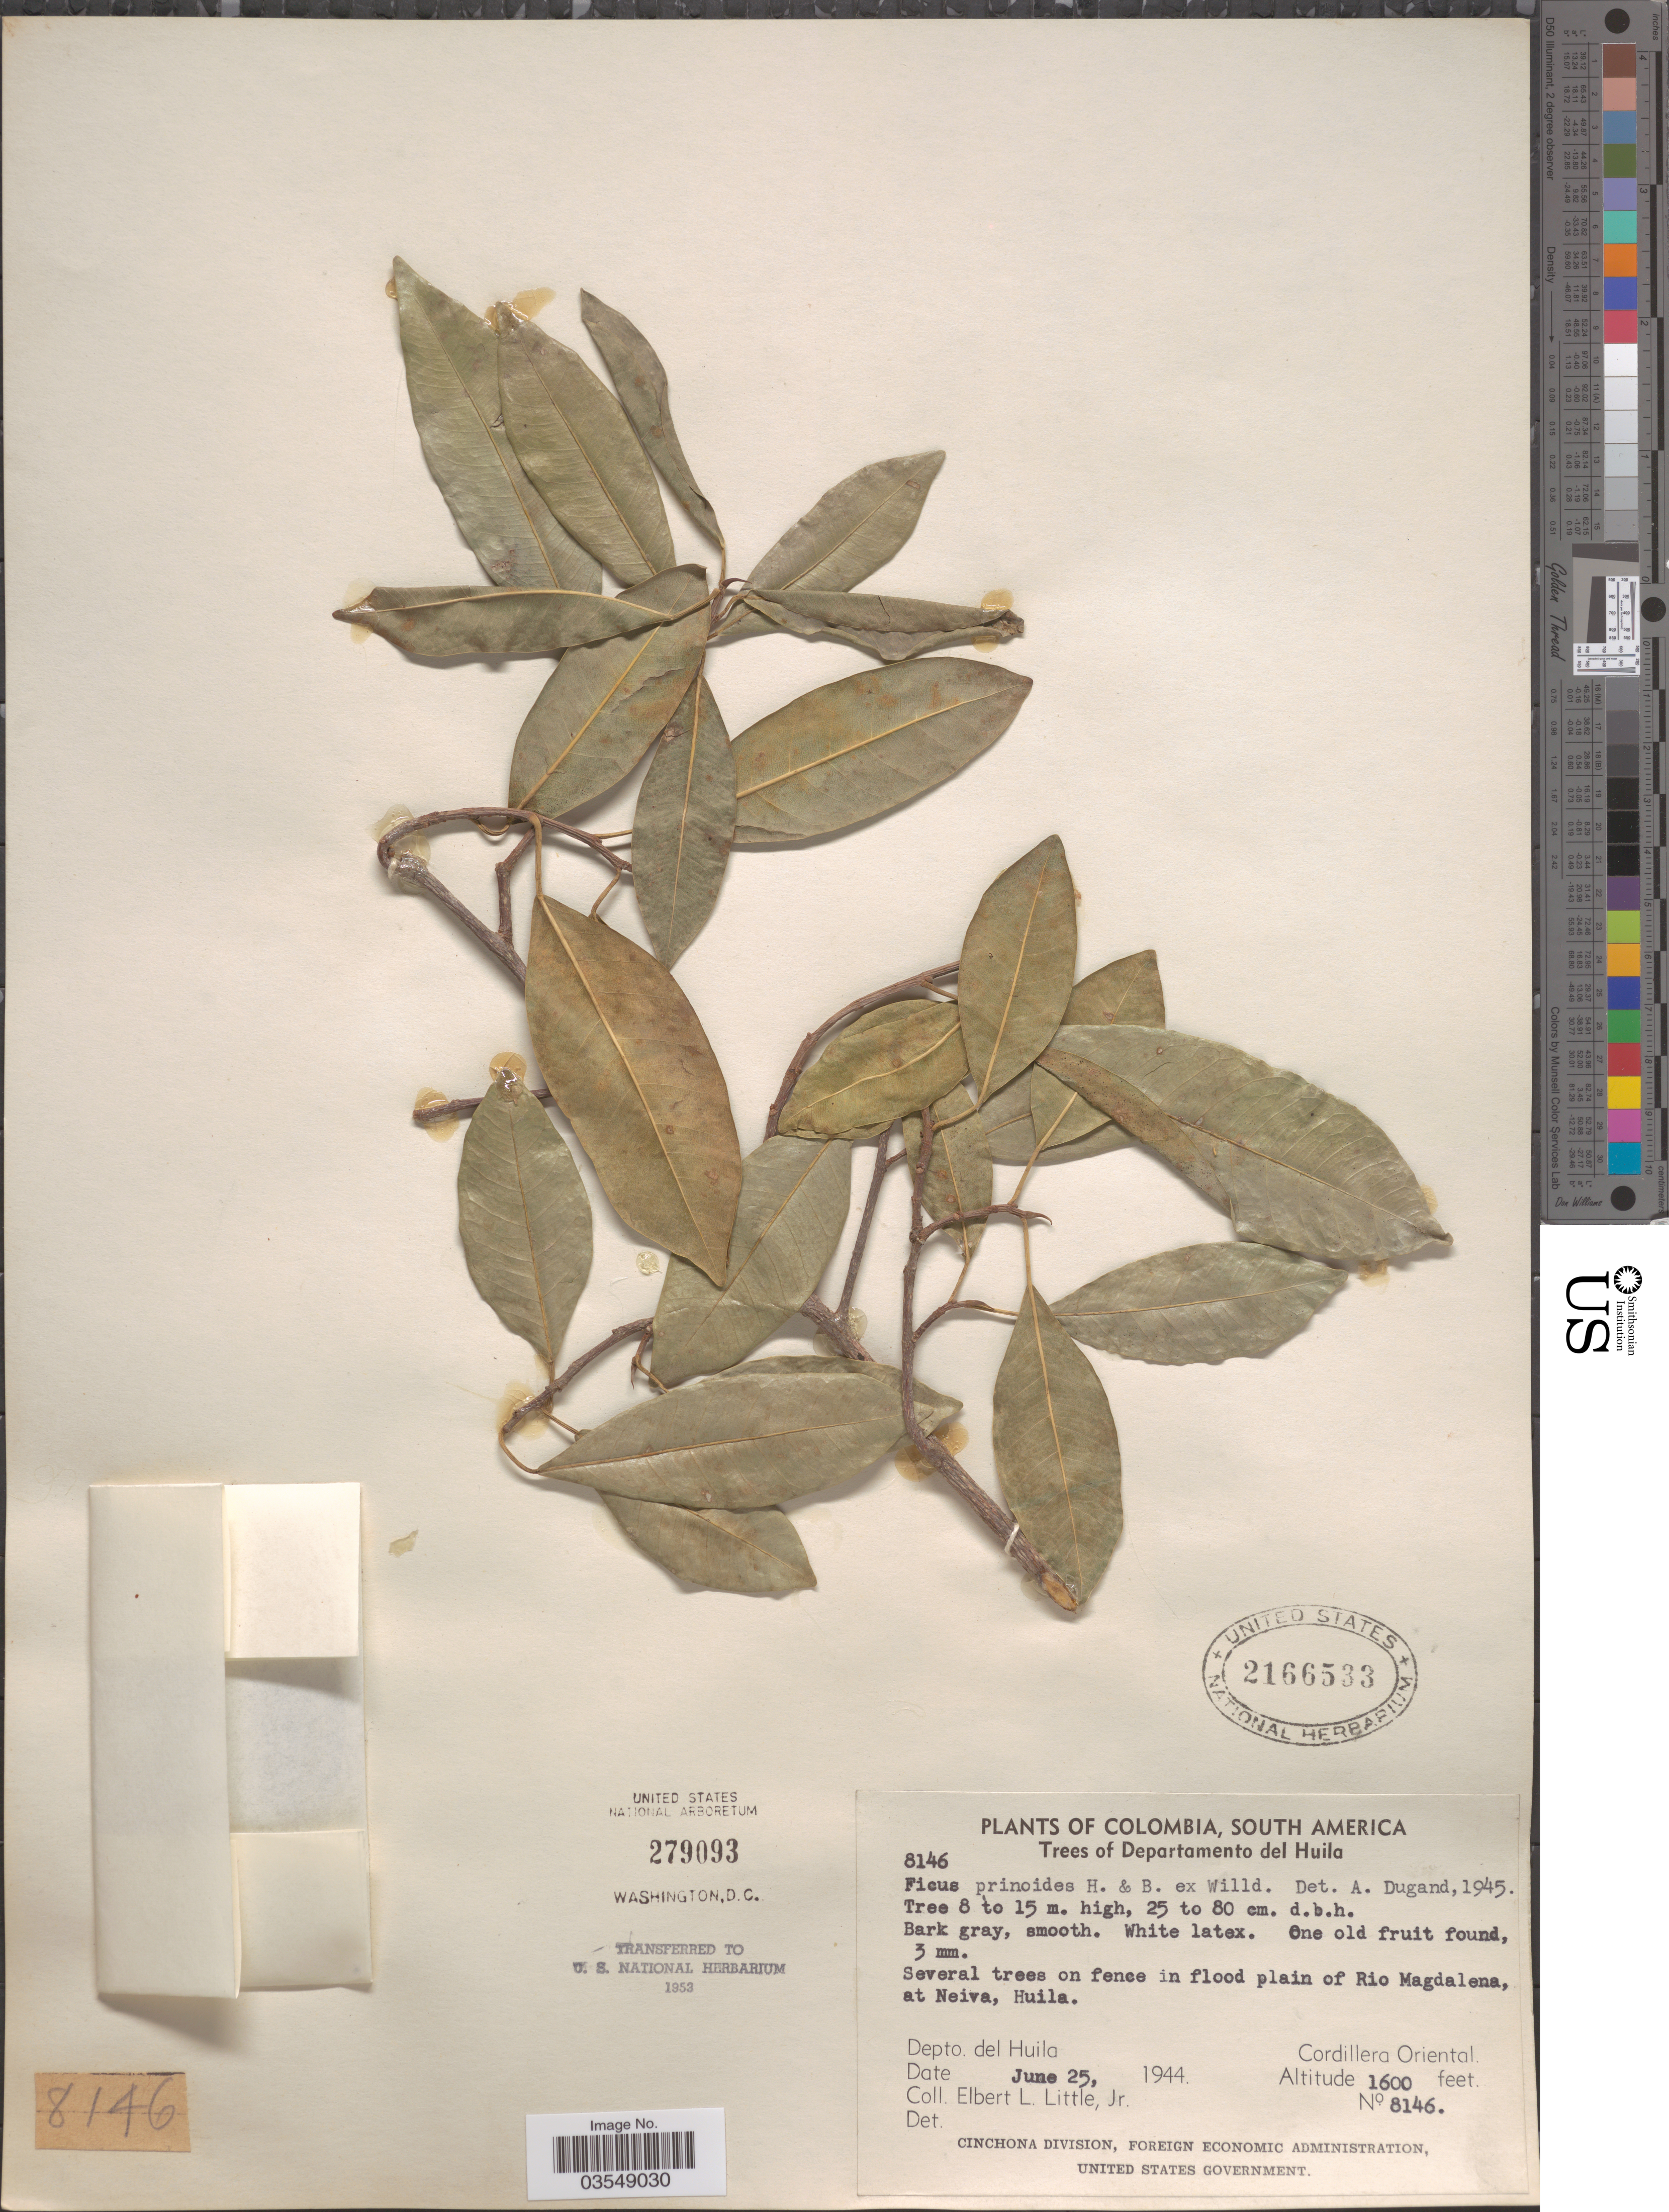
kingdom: Plantae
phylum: Tracheophyta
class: Magnoliopsida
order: Rosales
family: Moraceae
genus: Ficus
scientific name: Ficus pallida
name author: Vahl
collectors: E. L. Little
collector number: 8146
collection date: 1944-06-25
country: Colombia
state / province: Huila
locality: Several trees on fence in flood plain of Rio Magdalena, at Neiva. Depto. del Huila, Cordillera Oriental.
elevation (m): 488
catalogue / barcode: US 2166533